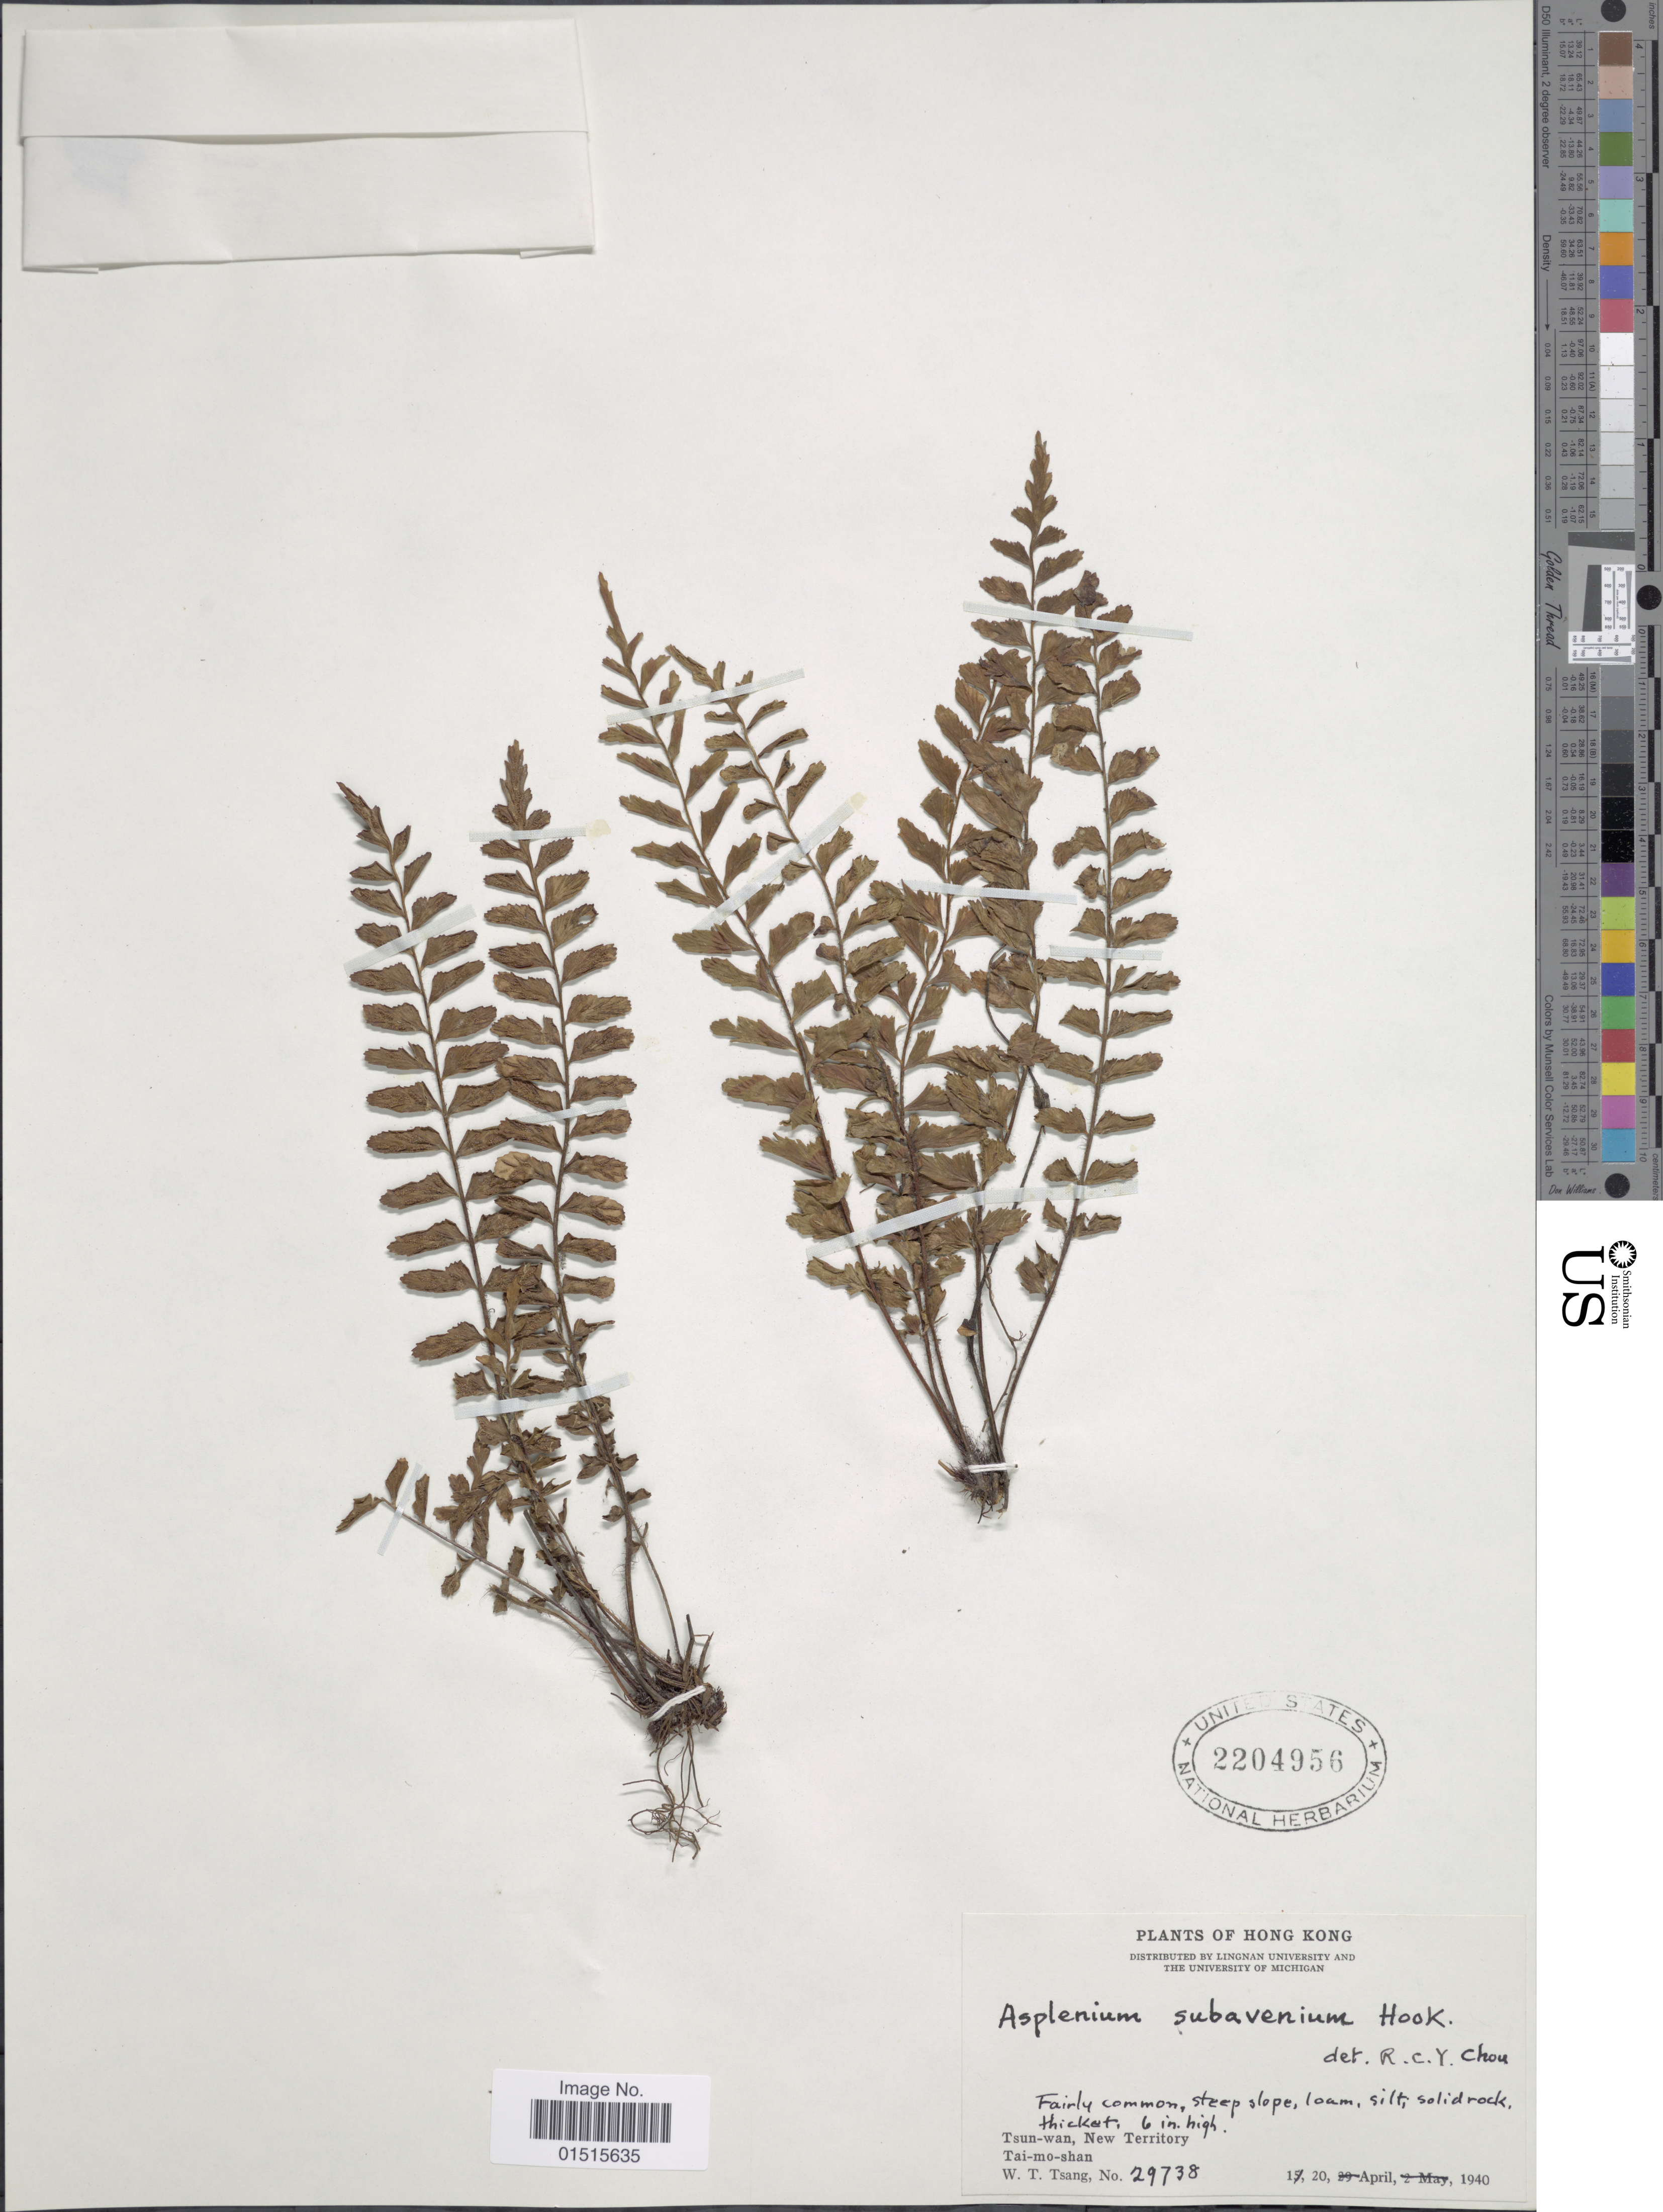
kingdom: Plantae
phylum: Tracheophyta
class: Polypodiopsida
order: Polypodiales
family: Aspleniaceae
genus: Asplenium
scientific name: Asplenium subavenium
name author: Hook.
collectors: W. T. Tsang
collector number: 29738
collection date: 1940-04-20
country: China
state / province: Hong Kong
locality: Tsun-wan, New Territory, Tai-mo-shan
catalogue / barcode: US 2204956